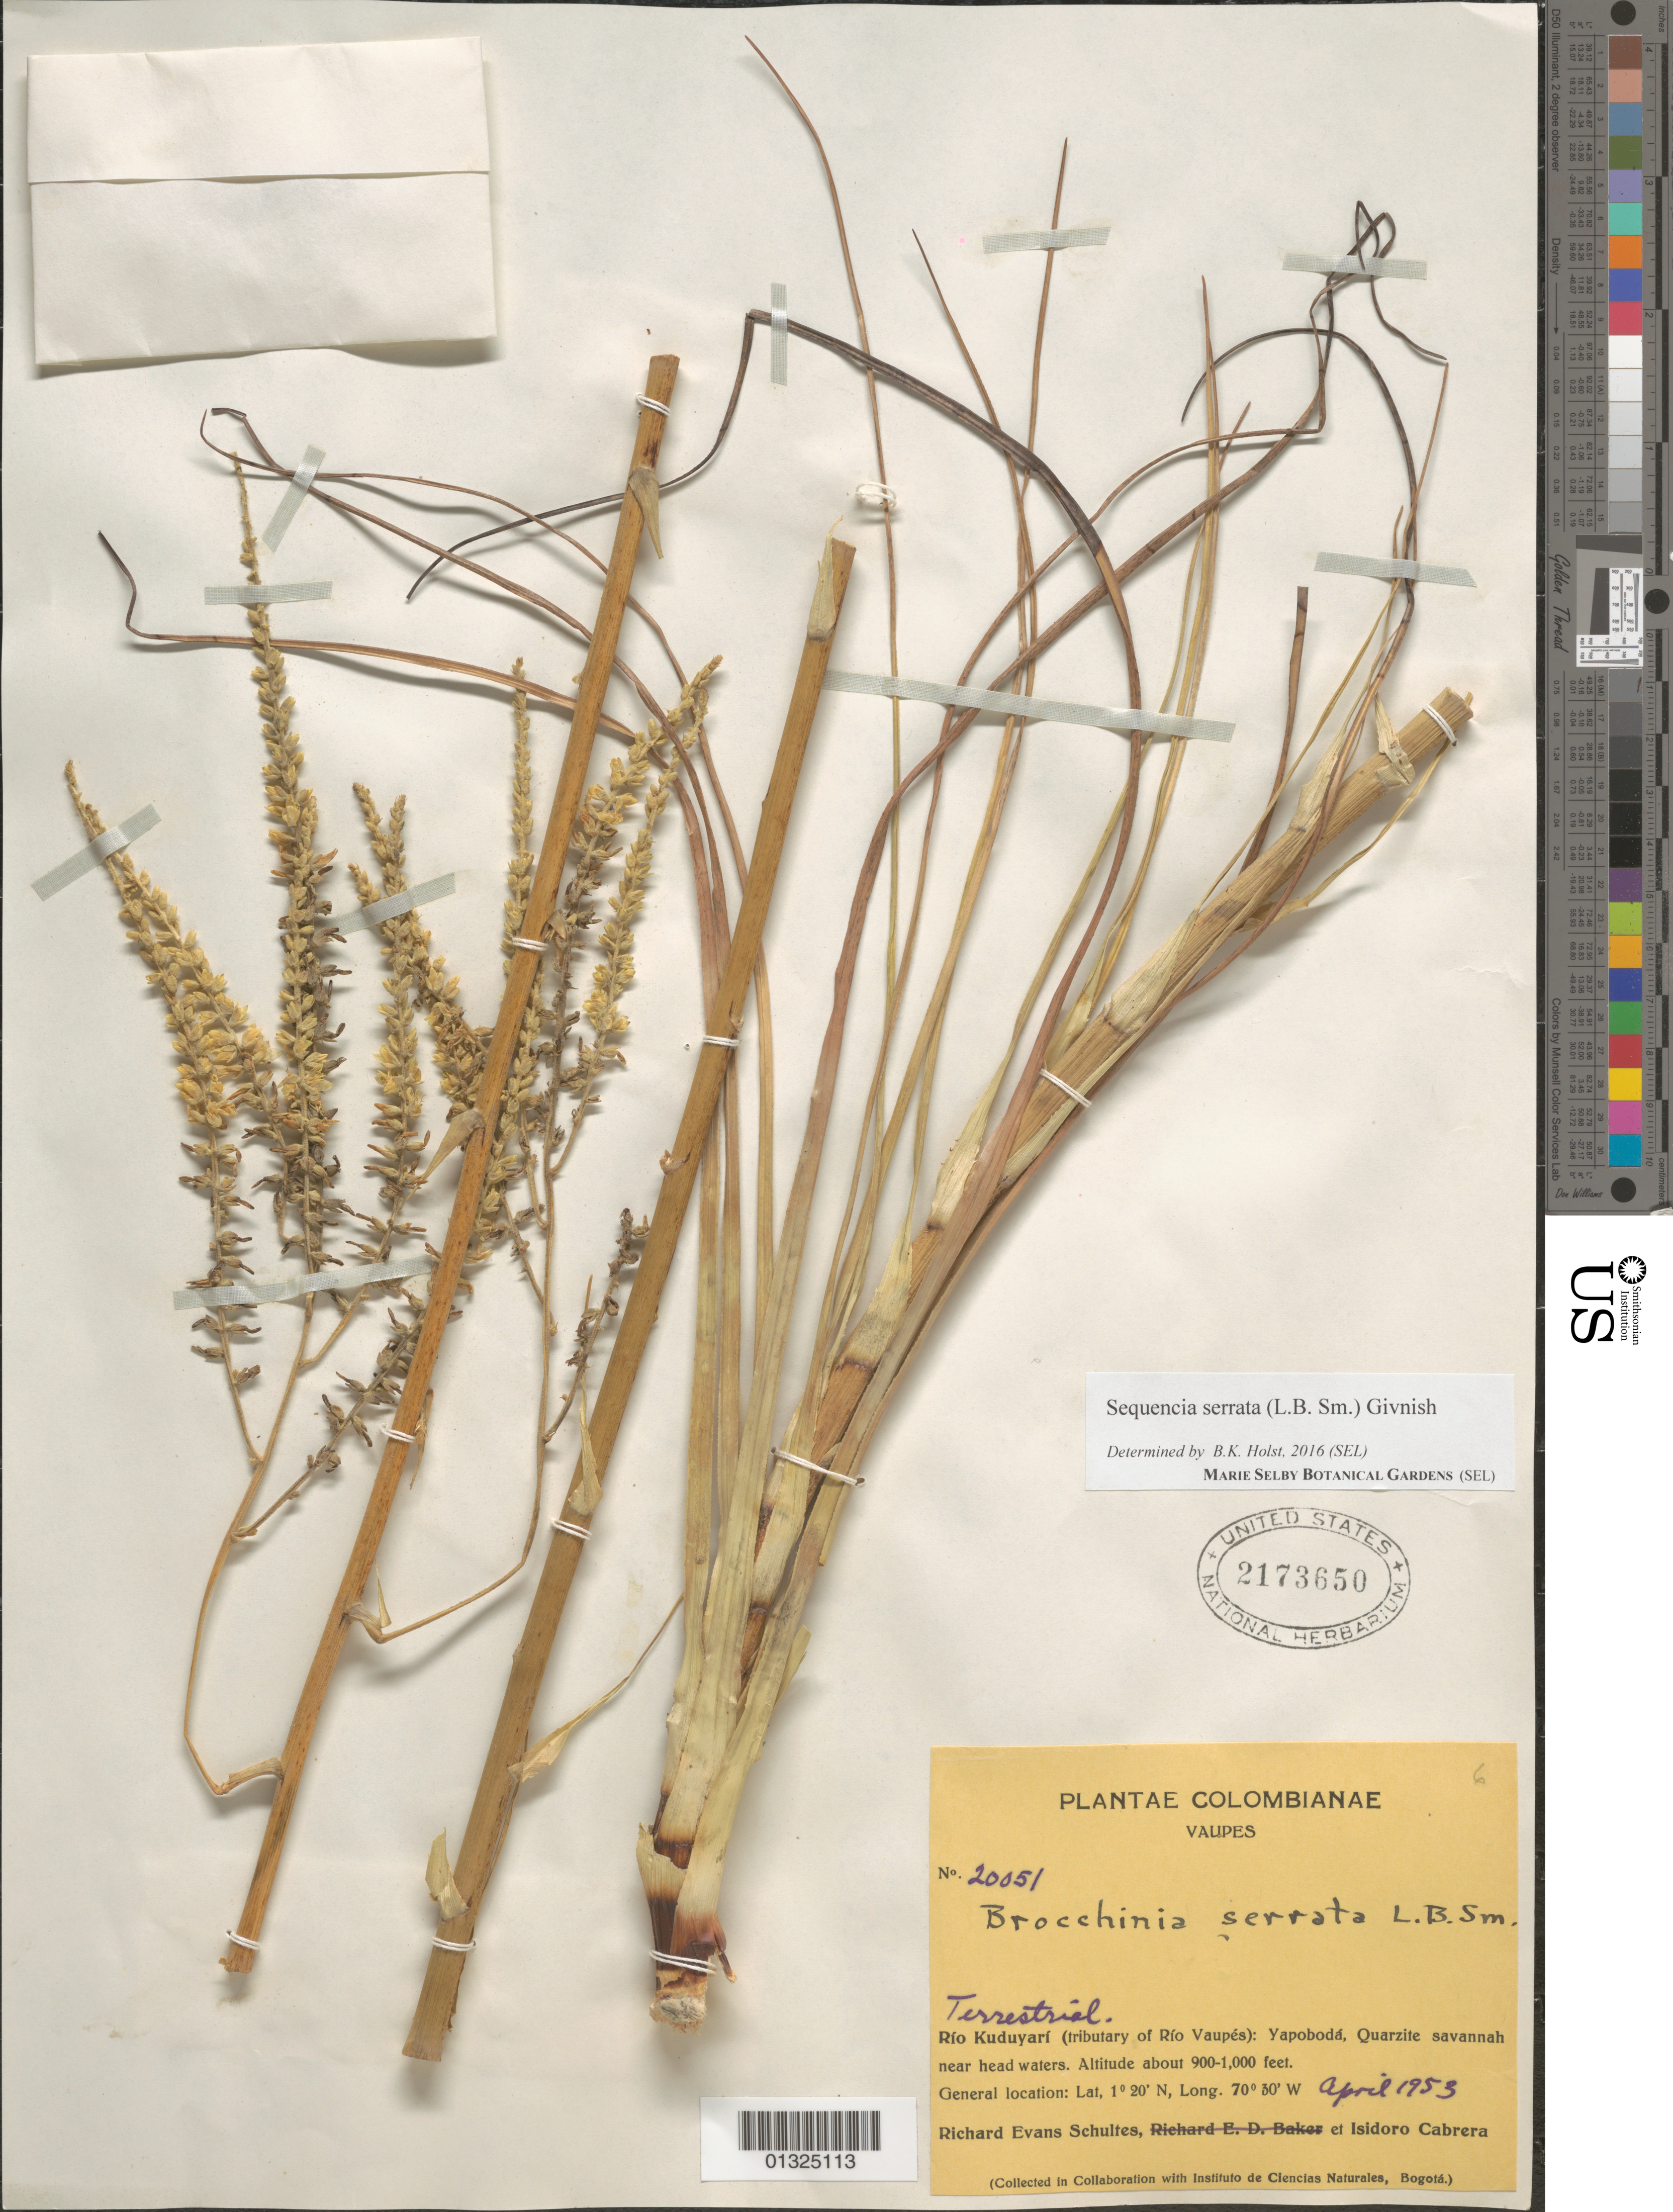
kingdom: Plantae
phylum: Tracheophyta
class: Liliopsida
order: Poales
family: Bromeliaceae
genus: Sequencia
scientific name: Sequencia serrata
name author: (L.B. Sm.) Givnish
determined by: Holst, Bruce K.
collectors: R. E. Schultes & I. Cabrera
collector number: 20051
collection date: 1953-04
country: Colombia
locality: Río Kuduyarí (tributary of Río Vaupés): Yapobodá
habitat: Quartzite savannah near head waters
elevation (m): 274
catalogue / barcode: US 2173650